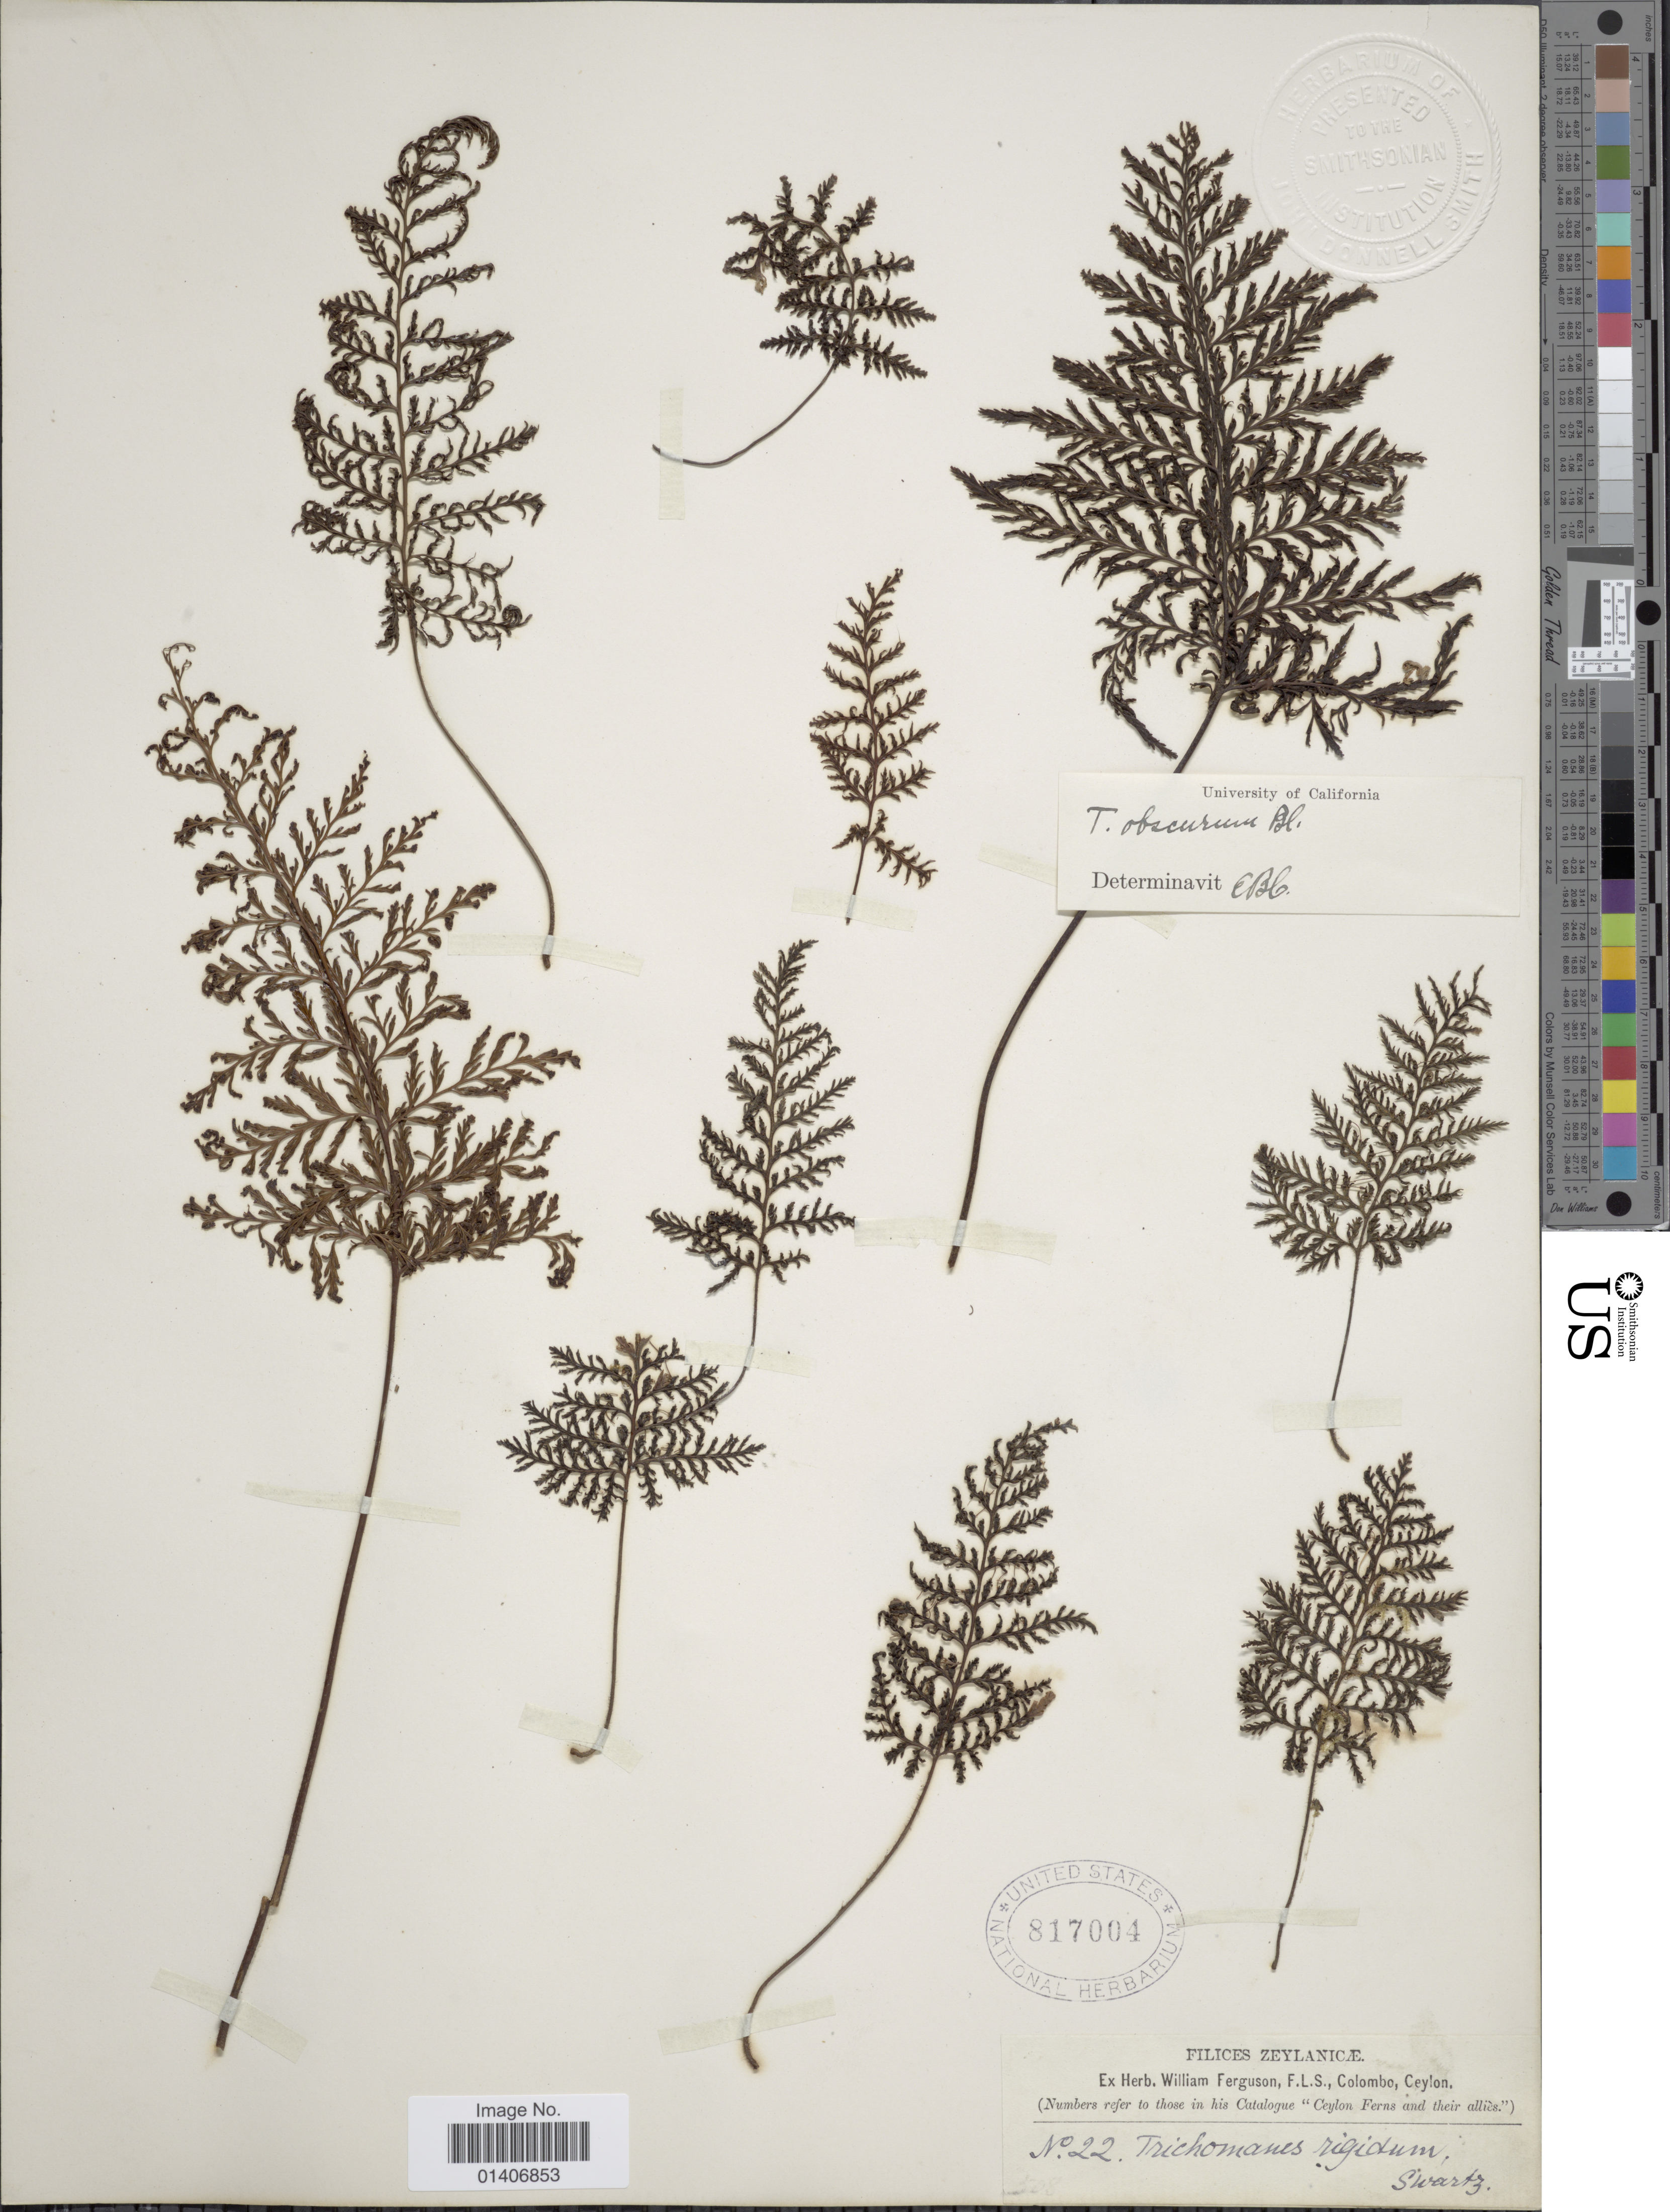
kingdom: Plantae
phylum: Tracheophyta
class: Polypodiopsida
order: Hymenophyllales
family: Hymenophyllaceae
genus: Abrodictyum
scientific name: Abrodictyum obscurum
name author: (Blume) Ebihara & K. Iwats.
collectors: -- Swartz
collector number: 22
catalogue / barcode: US 817004